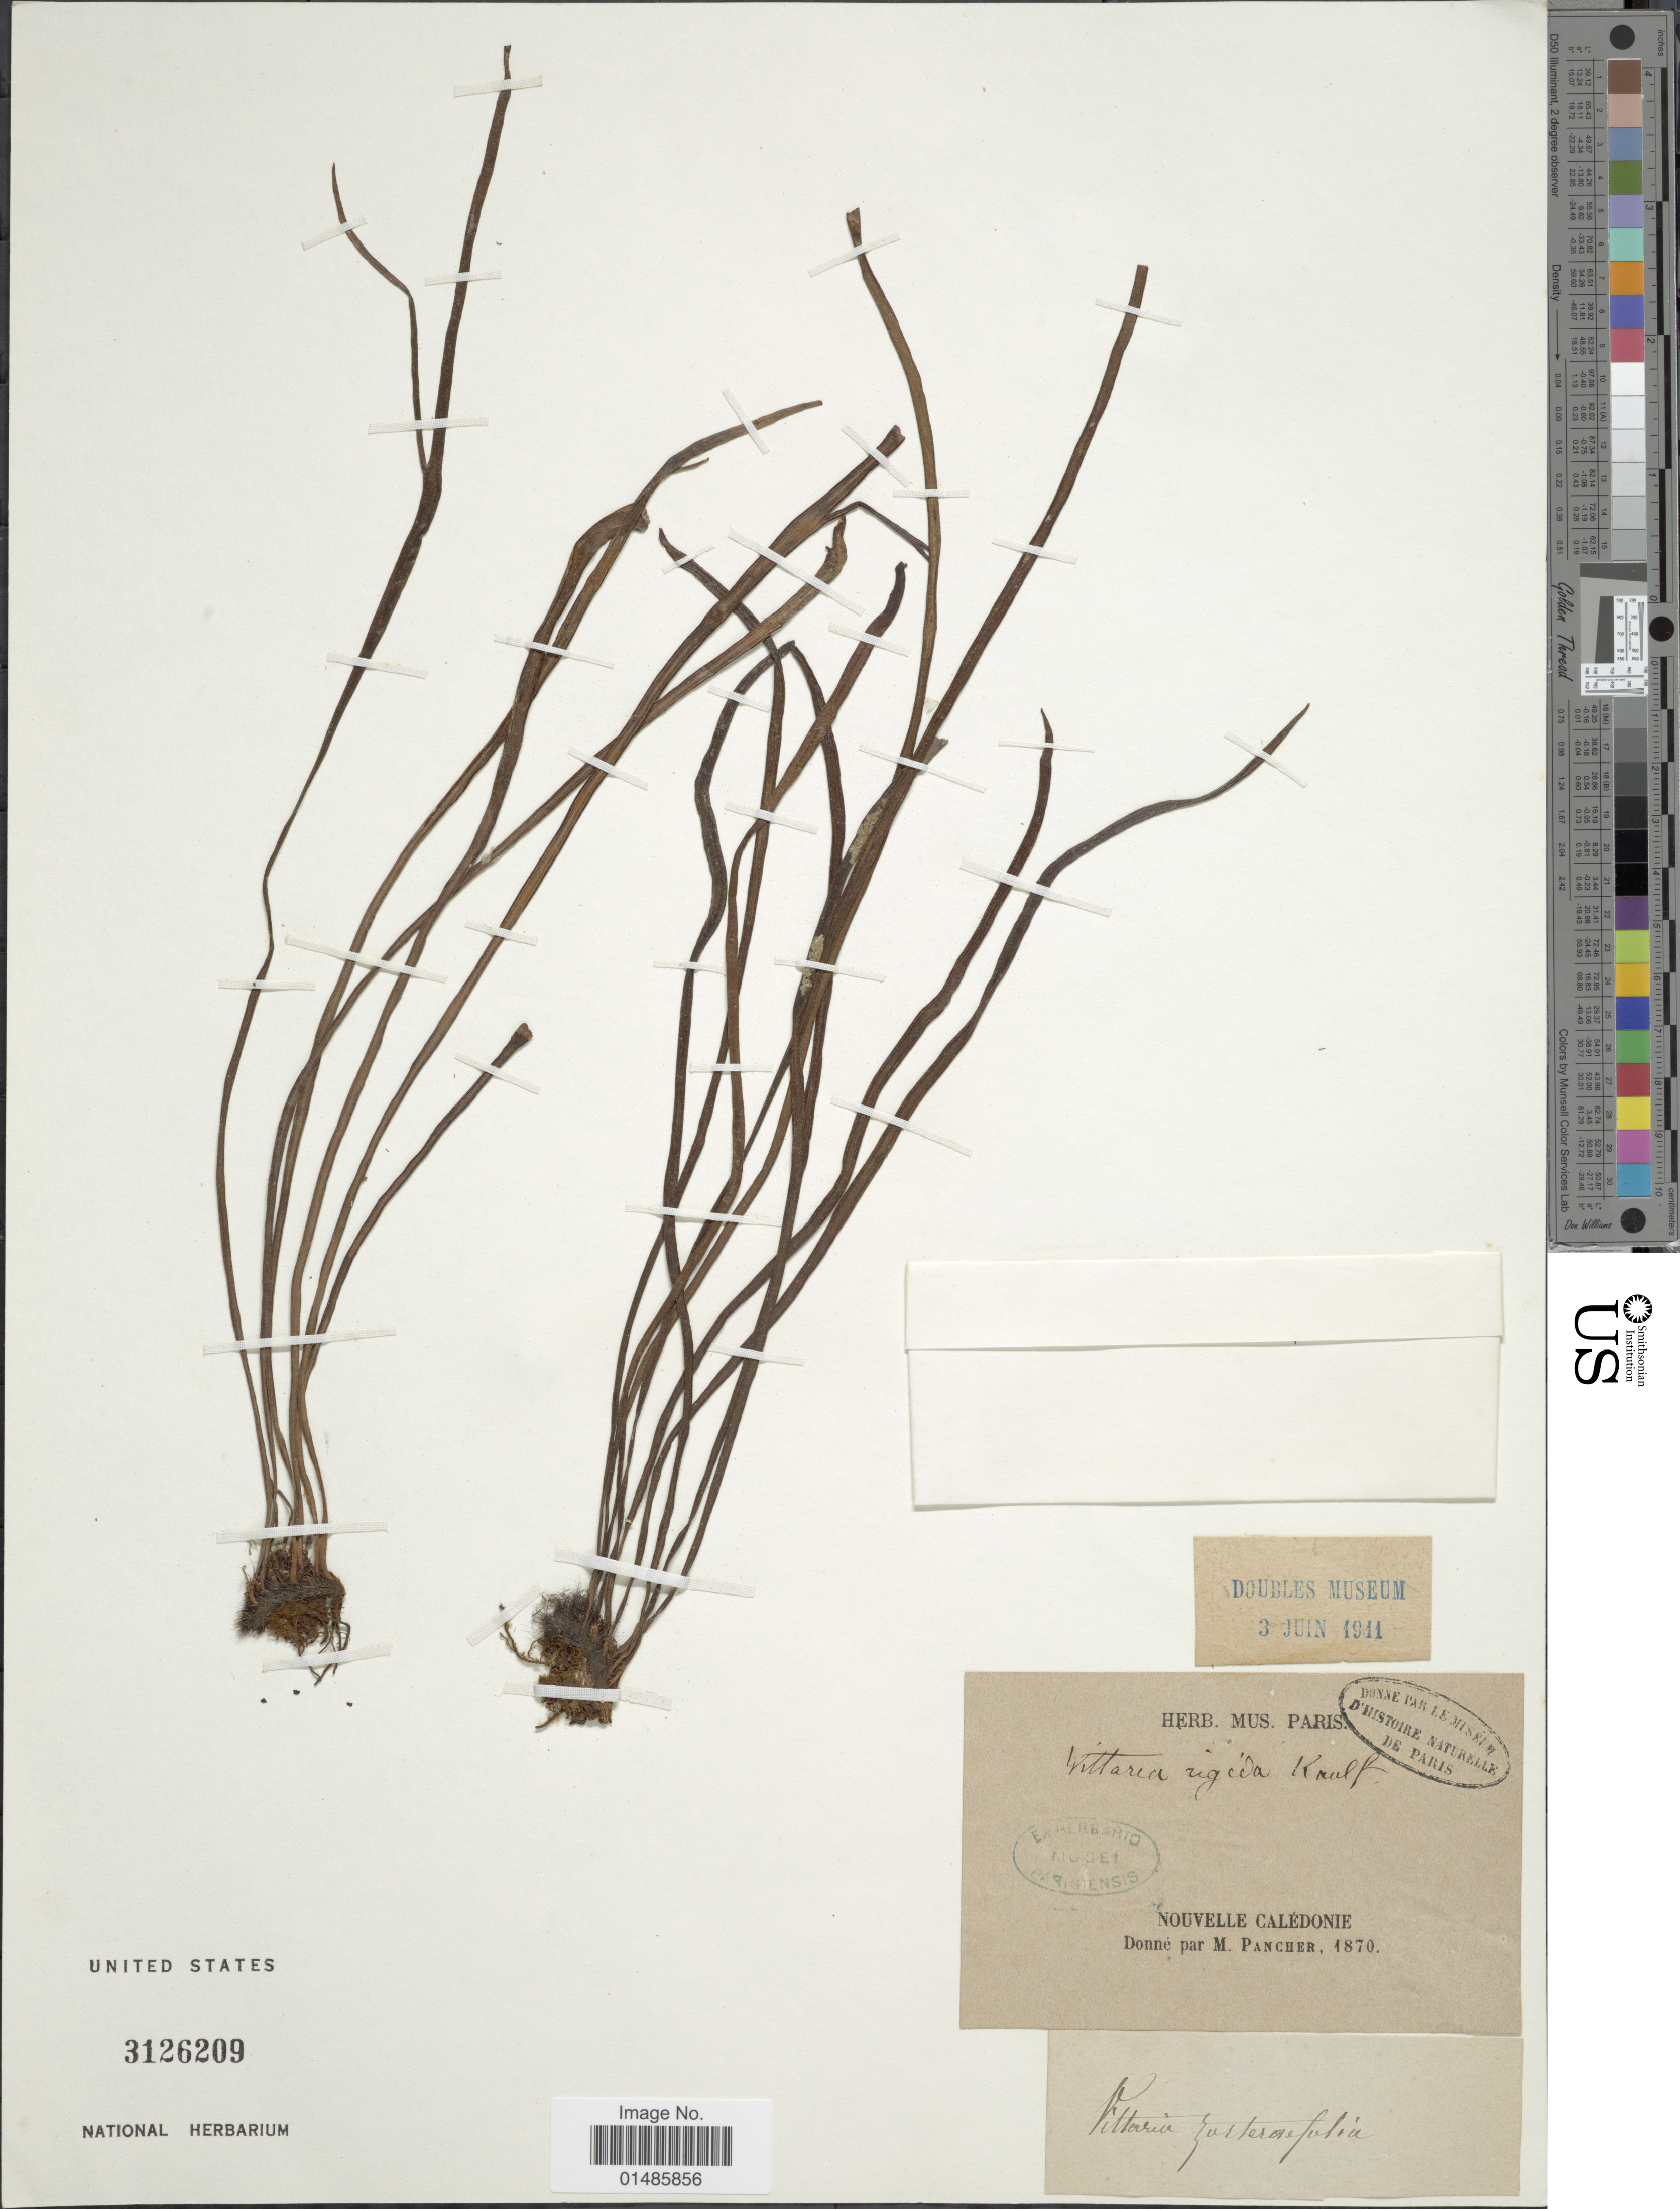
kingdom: Plantae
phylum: Tracheophyta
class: Polypodiopsida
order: Polypodiales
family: Pteridaceae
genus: Haplopteris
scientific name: Haplopteris zosterifolia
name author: (Willd.) E.H. Crane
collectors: M. Pancher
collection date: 1870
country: New Caledonia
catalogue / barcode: US 3126209